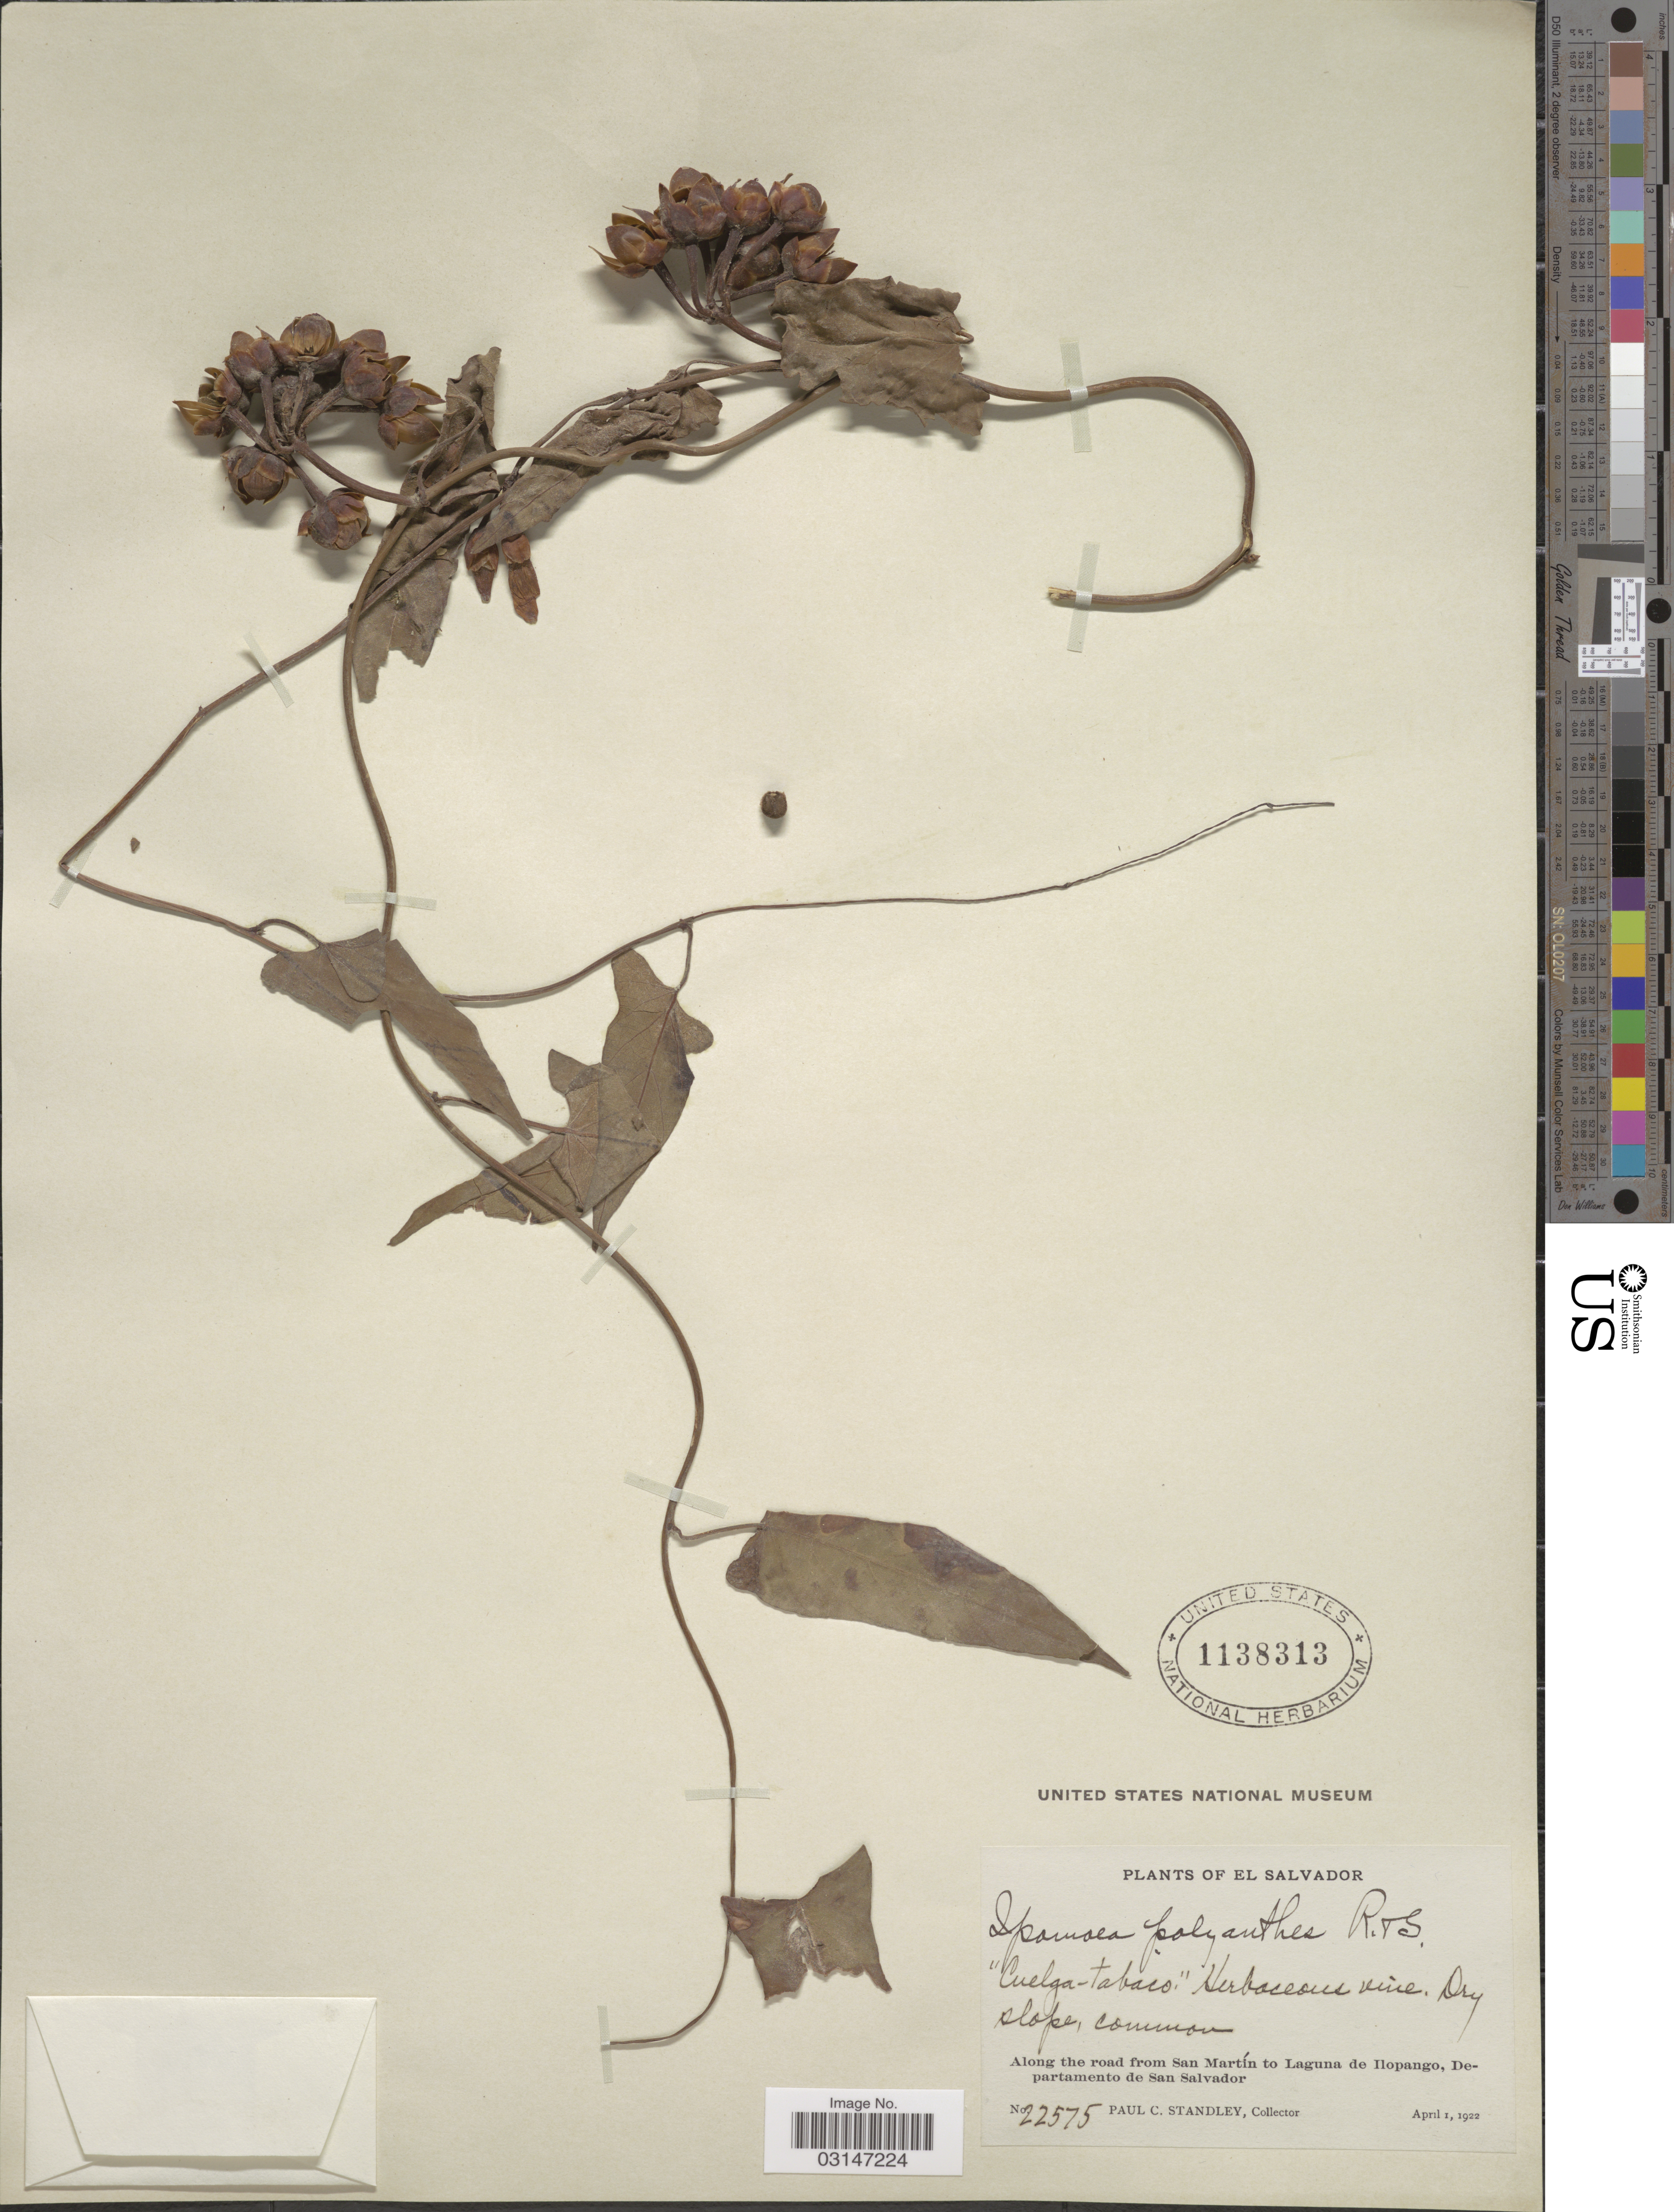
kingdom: Plantae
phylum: Tracheophyta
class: Magnoliopsida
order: Solanales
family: Convolvulaceae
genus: Camonea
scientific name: Camonea umbellata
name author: (L.) A. R. Simões & Staples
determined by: Strong, Mark T., (BOT), Smithsonian Institution - National Museum of Natural History (UNITED STATES)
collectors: P. C. Standley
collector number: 22575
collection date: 1922-04-01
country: El Salvador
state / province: San Salvador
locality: Along the road from San Martín to Laguna de Ilopango, Departamento de San Salvador.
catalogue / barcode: US 1138313